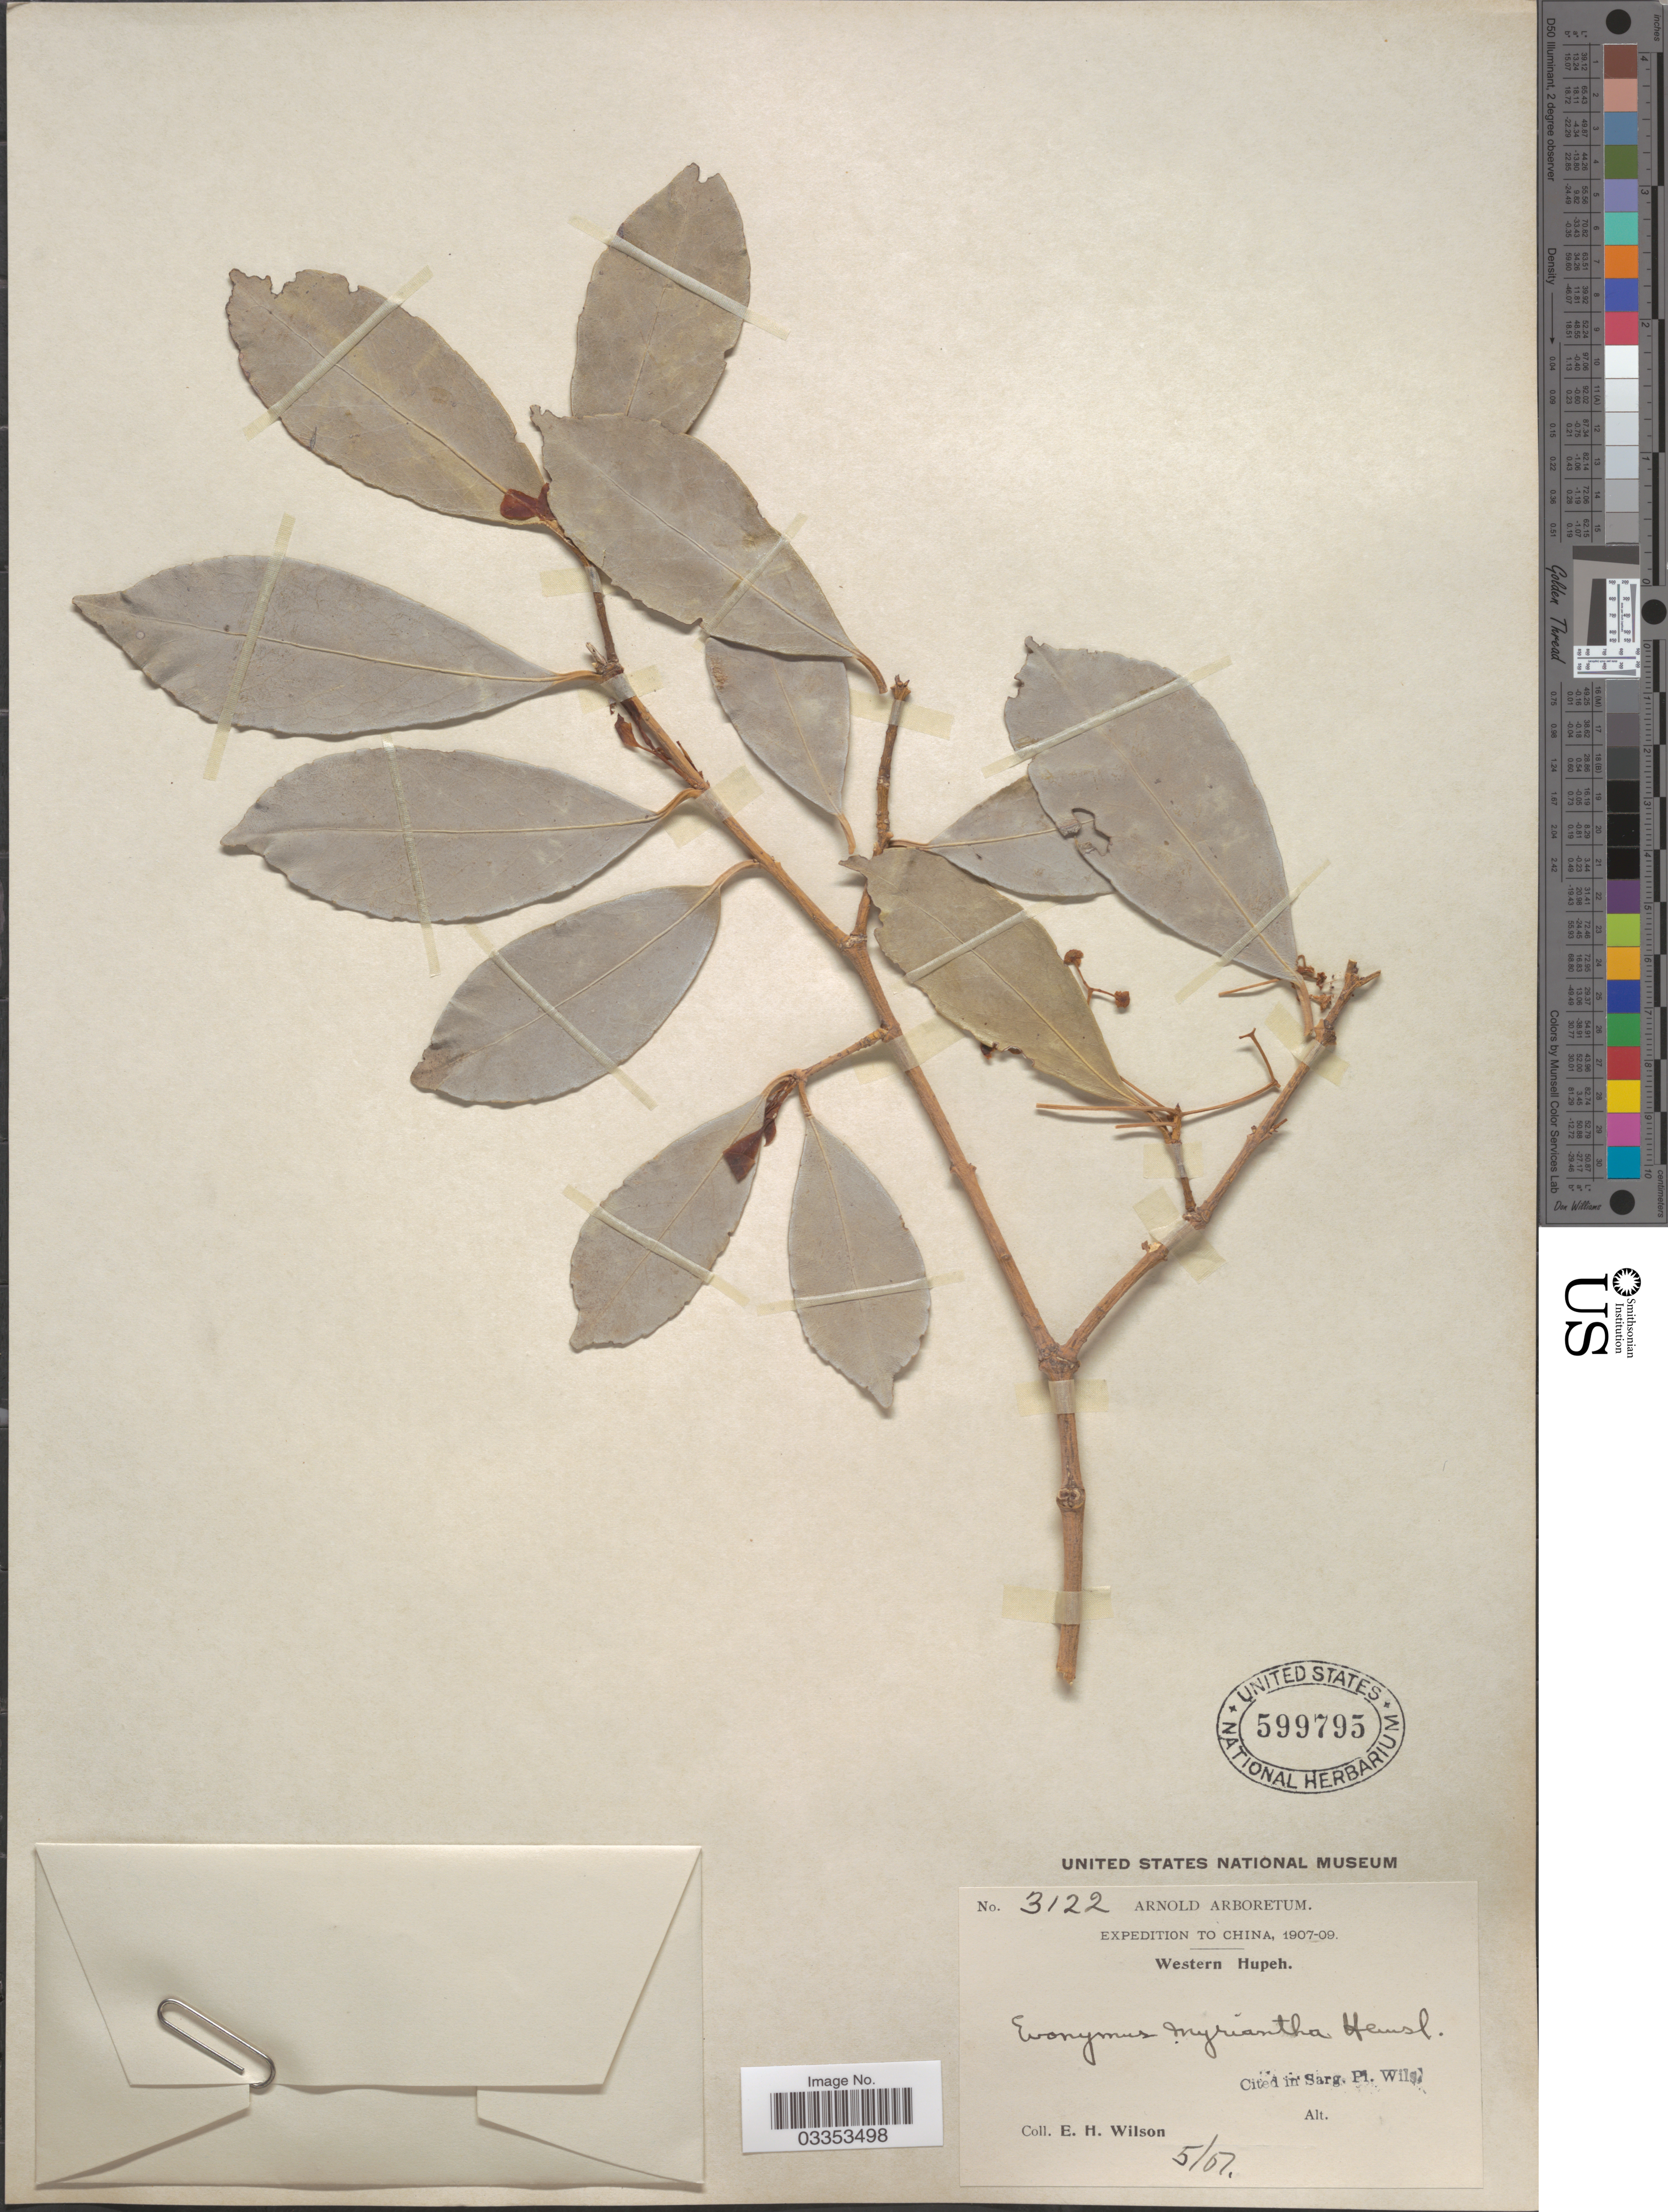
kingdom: Plantae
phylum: Tracheophyta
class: Magnoliopsida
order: Celastrales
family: Celastraceae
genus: Euonymus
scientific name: Euonymus myrianthus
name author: Hemsl.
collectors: E. Wilson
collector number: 3122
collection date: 1907-05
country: China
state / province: Hubei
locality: Western Hupeh.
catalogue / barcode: US 599795